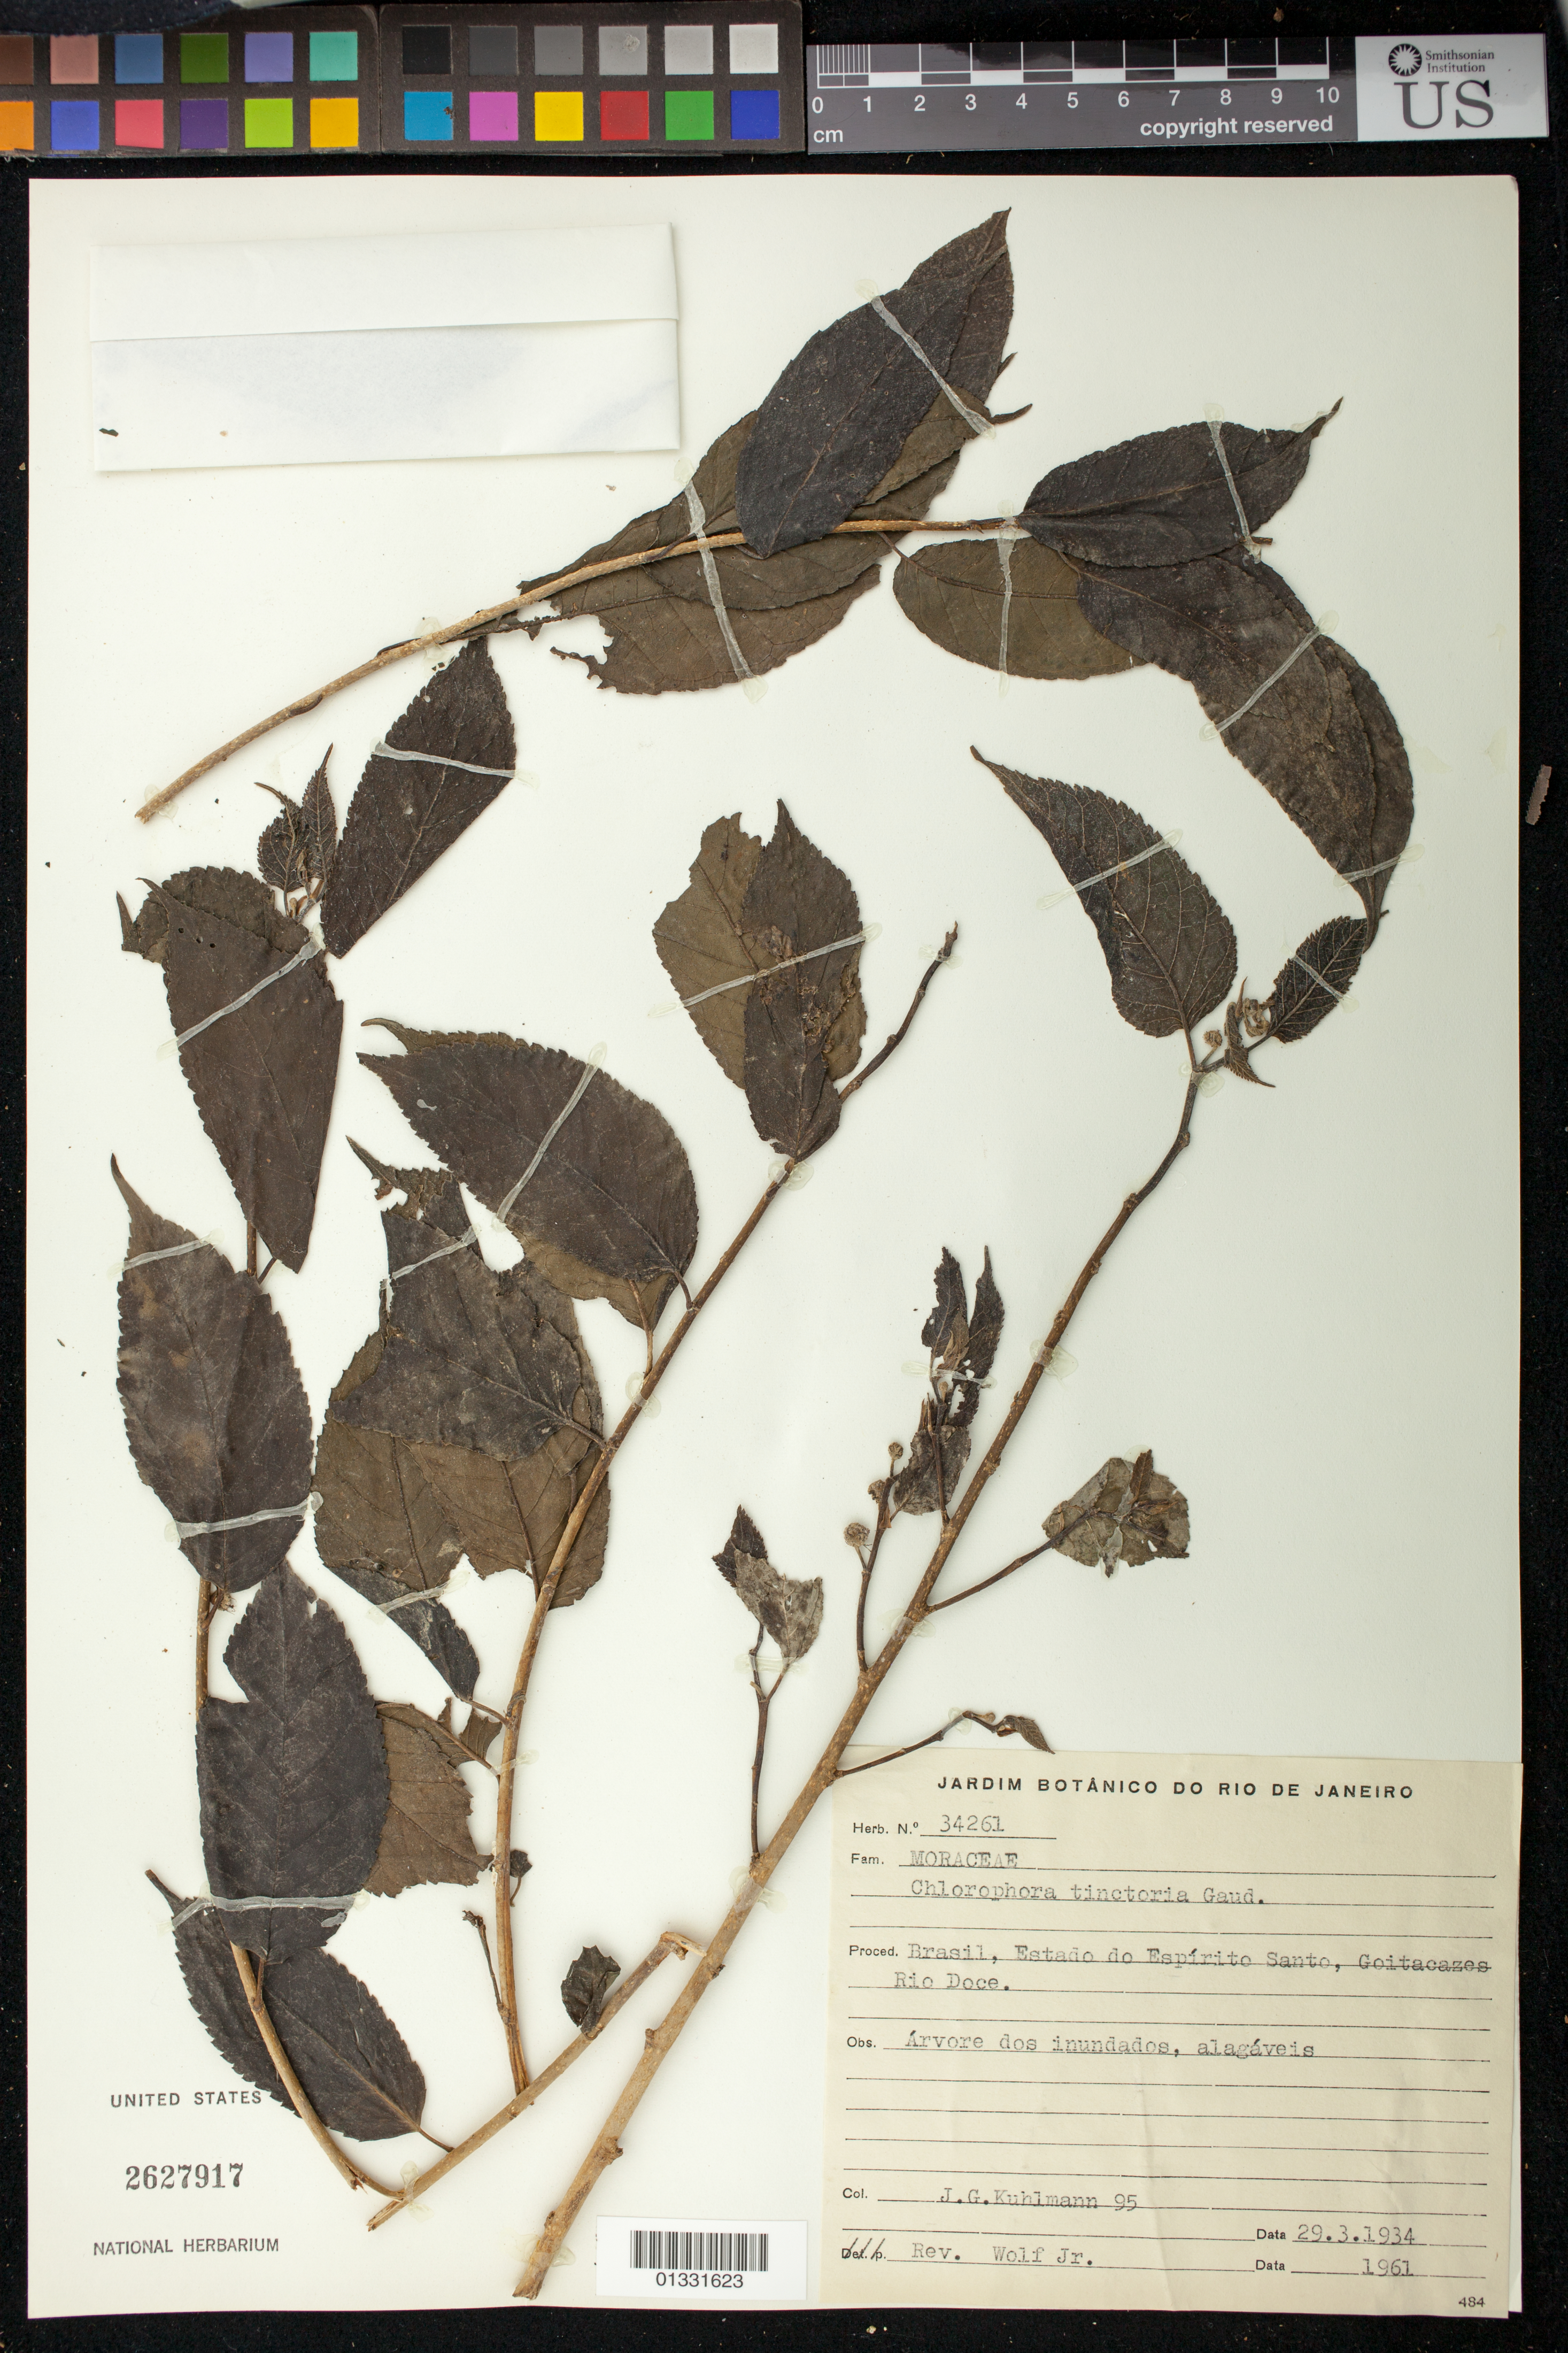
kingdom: Plantae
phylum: Tracheophyta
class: Magnoliopsida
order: Rosales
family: Moraceae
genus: Maclura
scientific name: Maclura tinctoria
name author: (L.) D. Don ex Steud.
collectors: J. G. Kuhlmann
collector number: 95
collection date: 1934-03-29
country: Brazil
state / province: Espírito Santo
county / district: Linhares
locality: Goitacazes, Rio Doce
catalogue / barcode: US 2627917